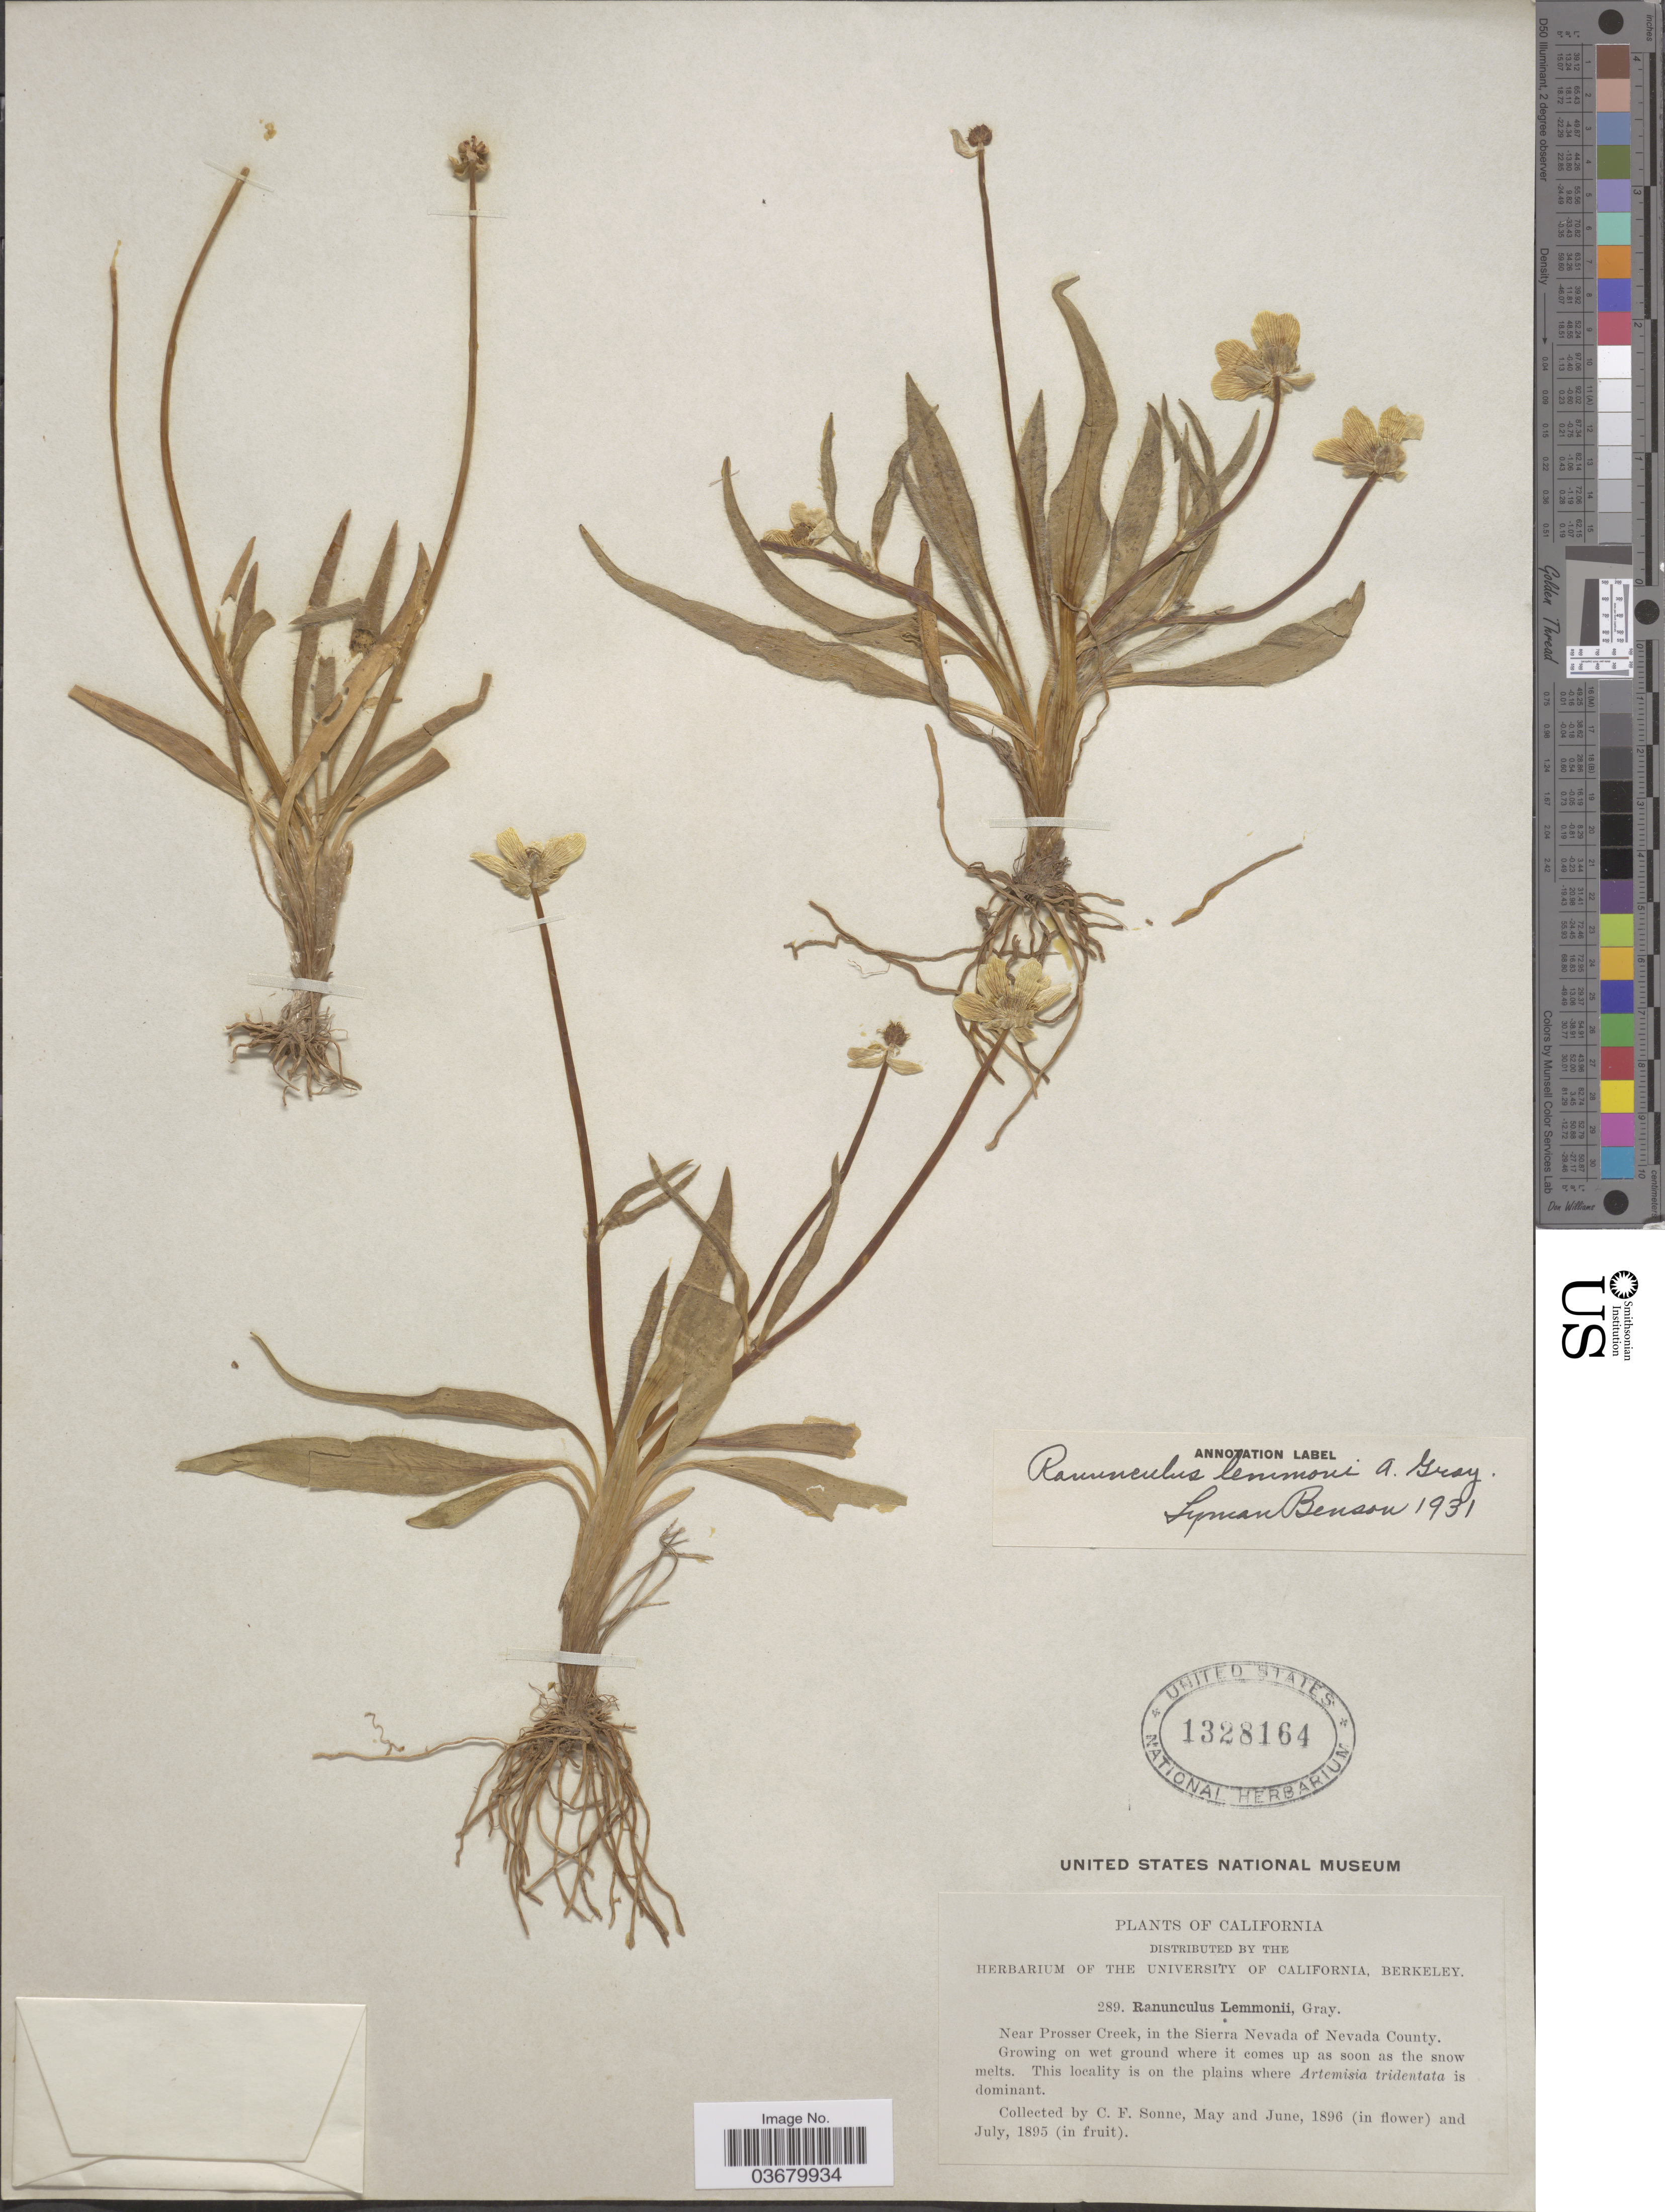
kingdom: Plantae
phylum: Tracheophyta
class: Magnoliopsida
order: Ranunculales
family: Ranunculaceae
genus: Ranunculus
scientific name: Ranunculus alismifolius var. lemmonii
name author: (A. Gray) L.D. Benson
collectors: C. Sonne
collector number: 289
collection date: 1895-07/1896-07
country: United States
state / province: California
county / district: Nevada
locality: Near Prosser Creek, in the Sierra Nevada of Nevada County.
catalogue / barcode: US 1328164